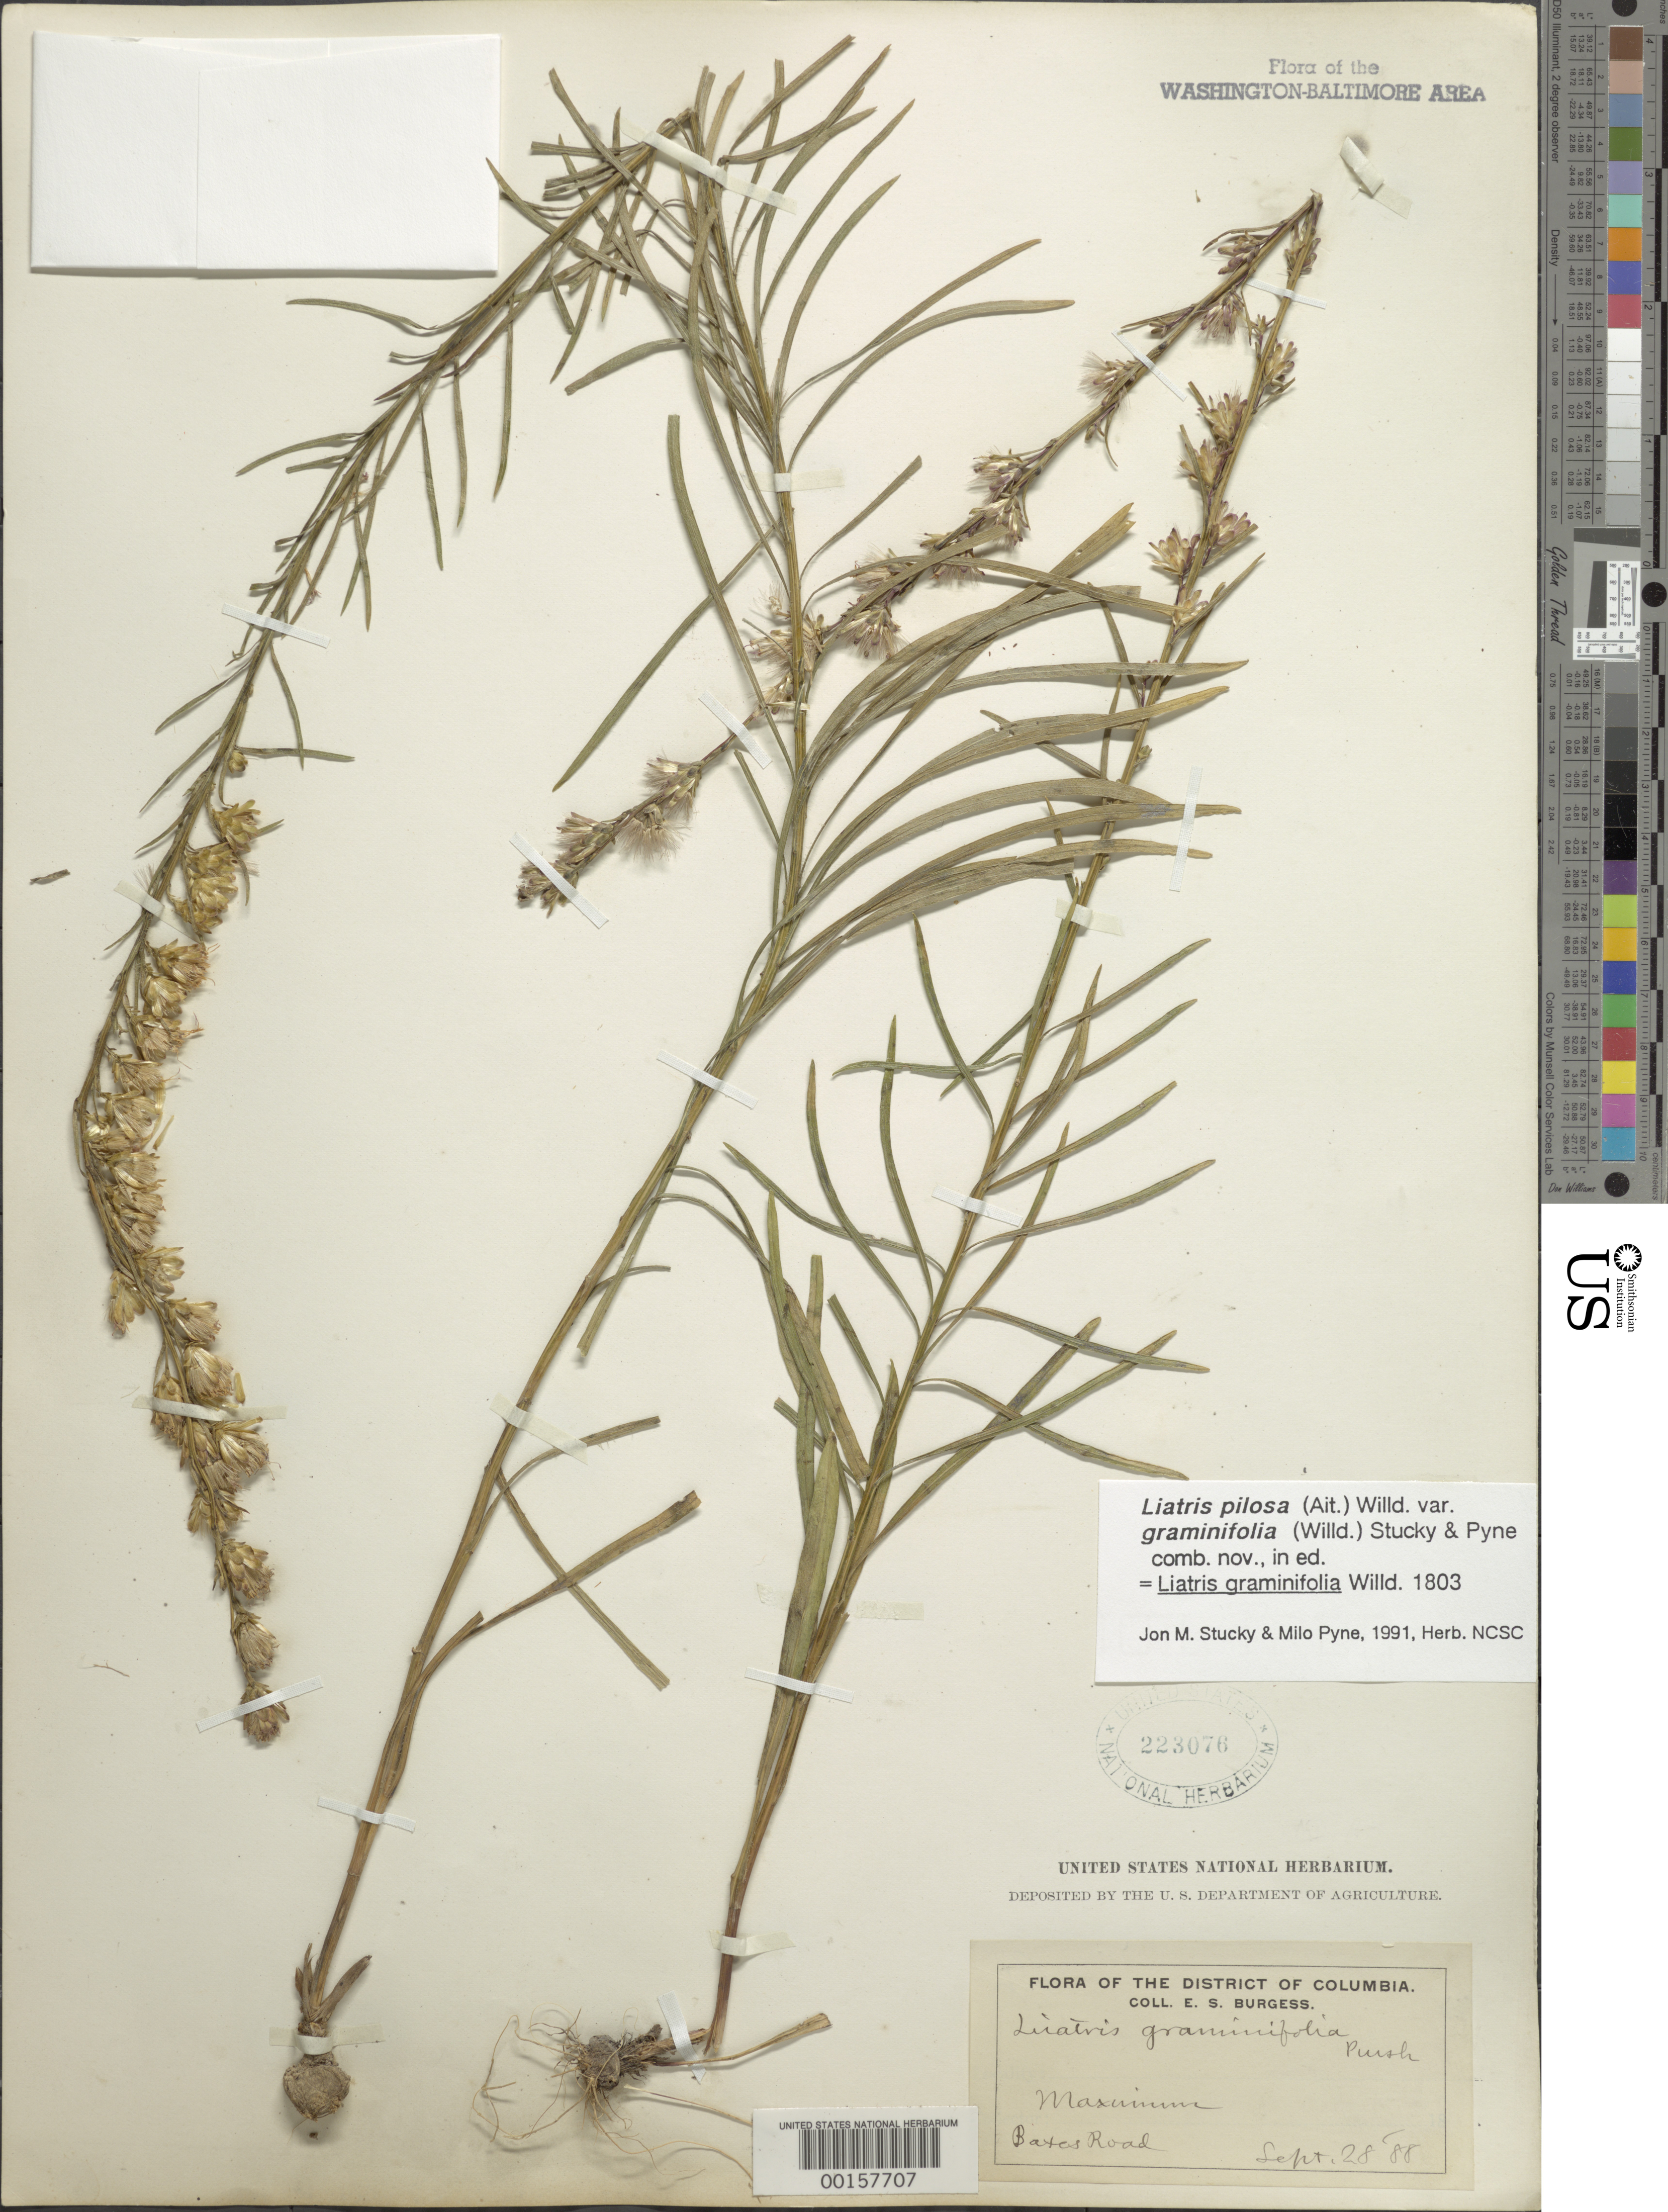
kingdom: Plantae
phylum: Tracheophyta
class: Magnoliopsida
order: Asterales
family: Asteraceae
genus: Liatris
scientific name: Liatris pilosa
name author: (Aiton) Willd.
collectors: E. Burgess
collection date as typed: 28 Sep 1888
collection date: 1888-09-28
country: United States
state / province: District of Columbia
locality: Bates Road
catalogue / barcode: US 223076